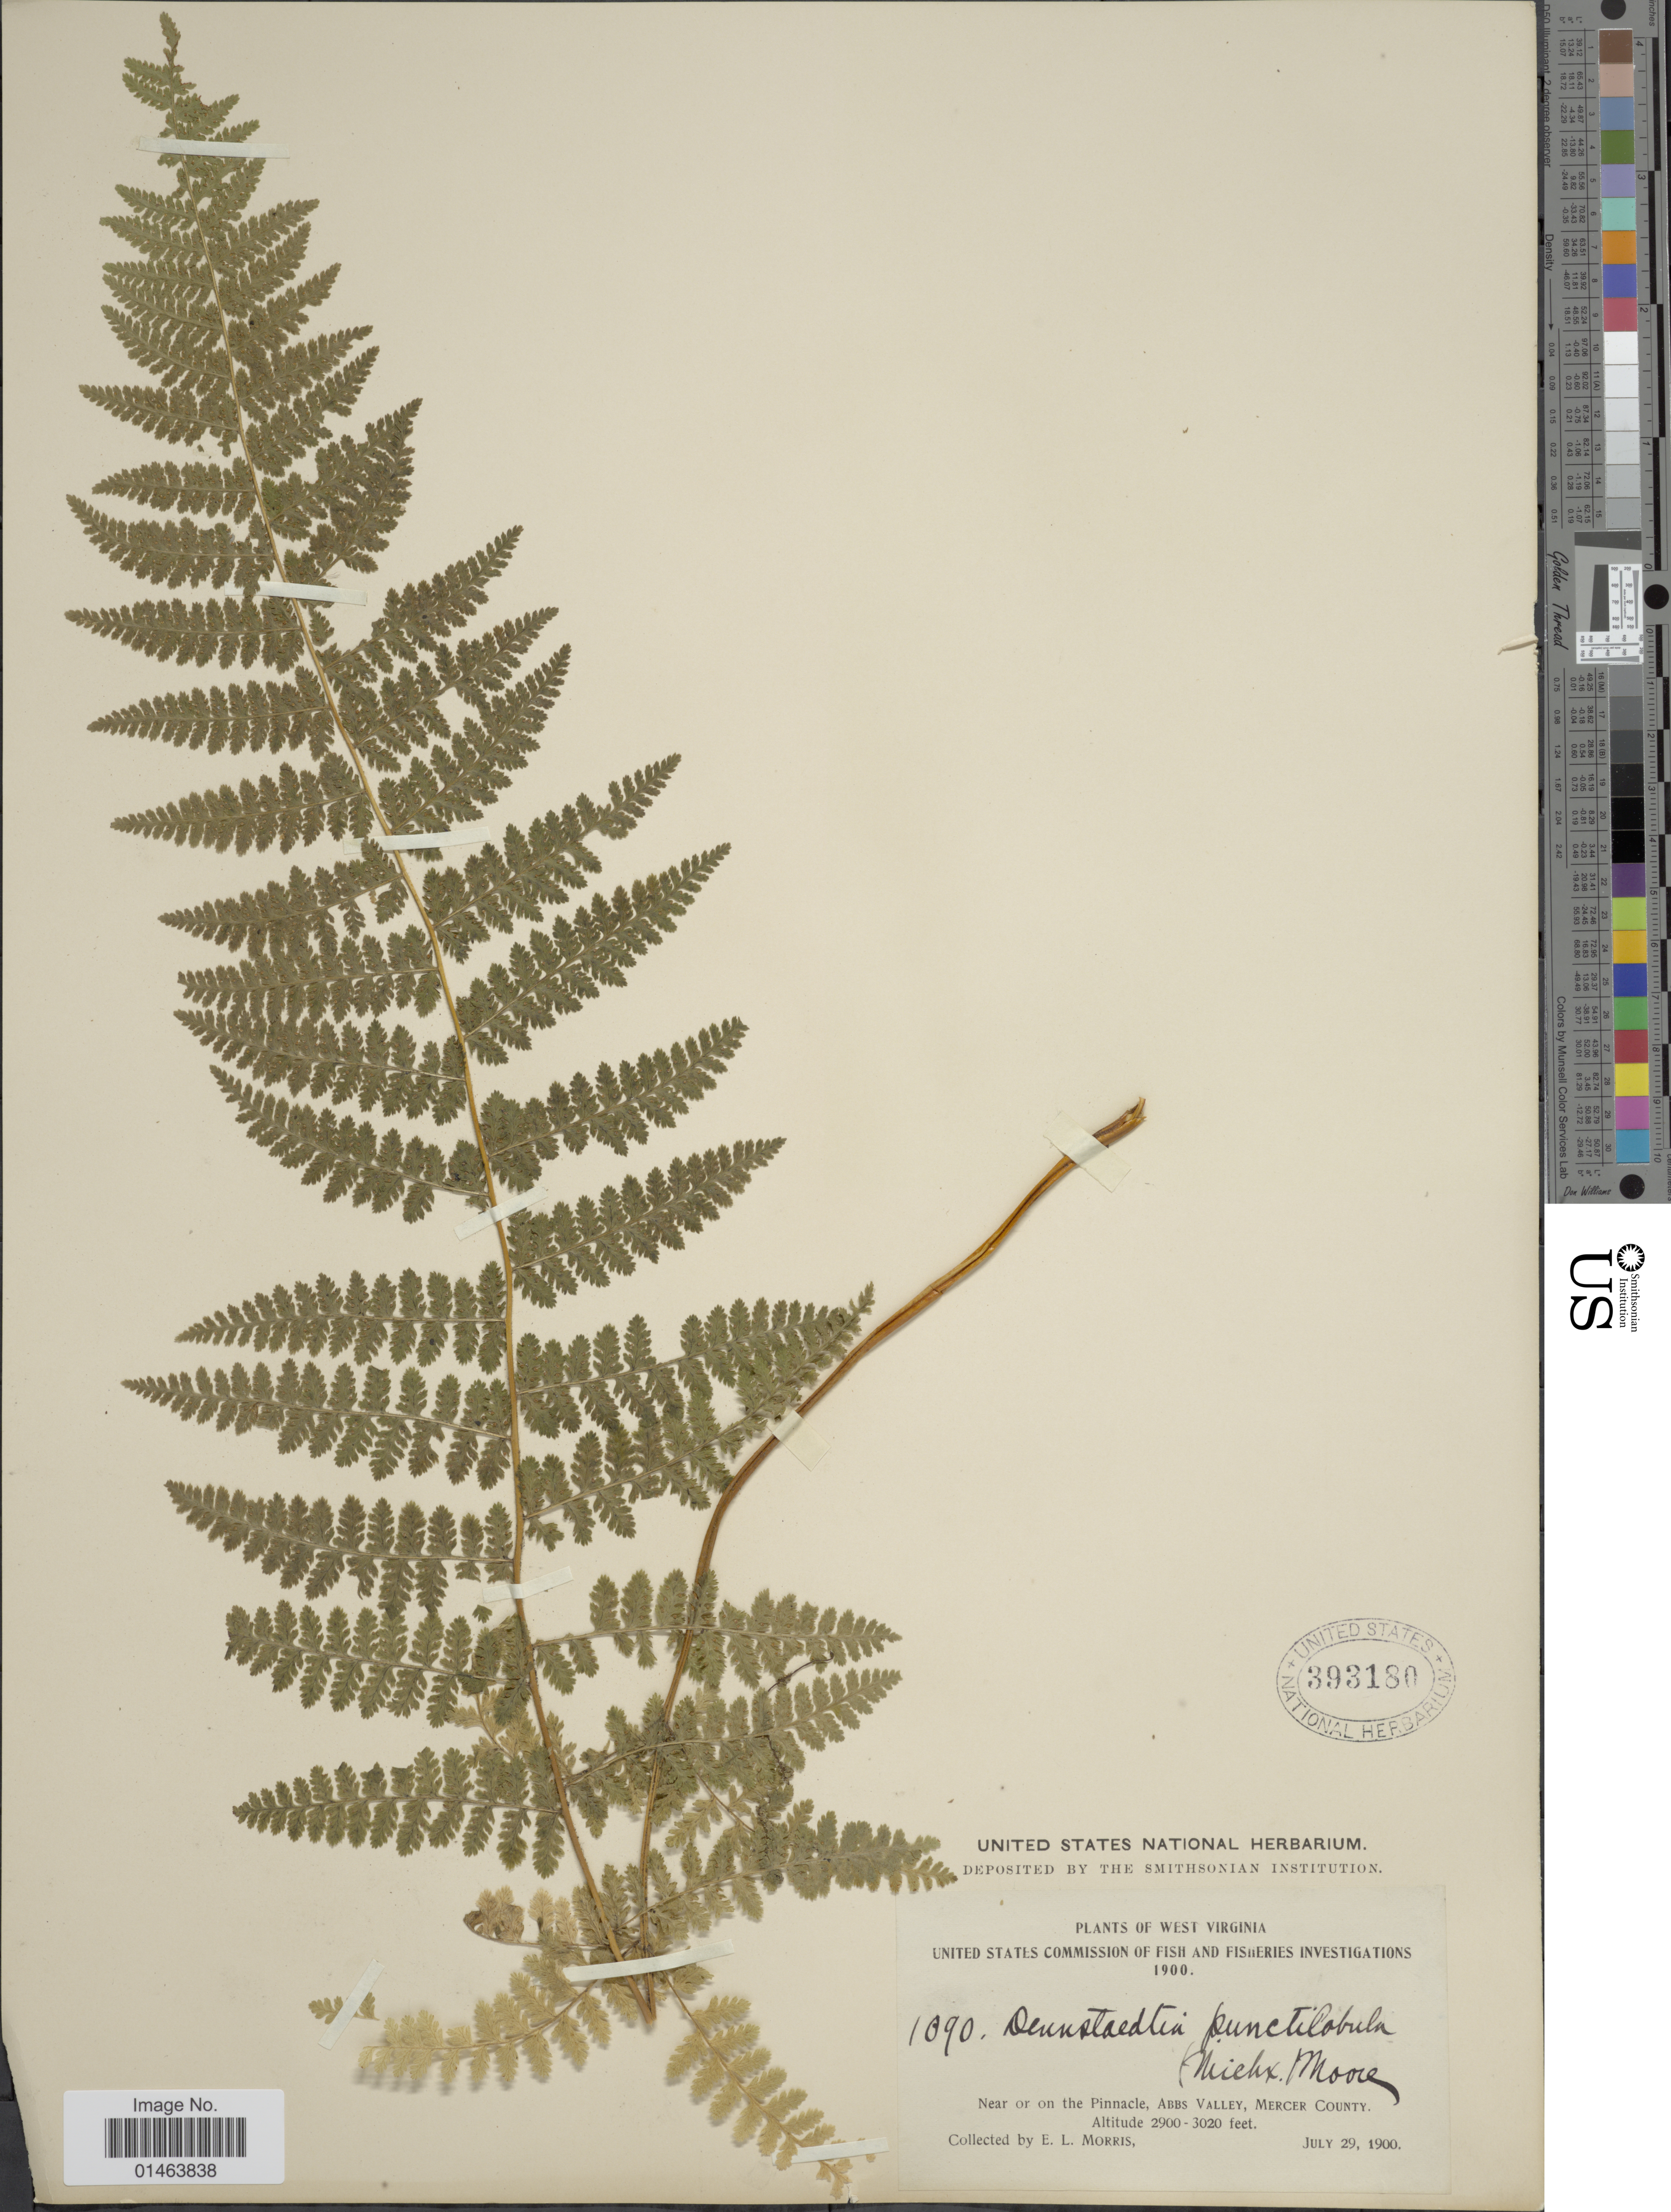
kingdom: Plantae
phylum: Tracheophyta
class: Polypodiopsida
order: Polypodiales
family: Dennstaedtiaceae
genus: Dennstaedtia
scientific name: Dennstaedtia punctilobula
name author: (Michx.) T. Moore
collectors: E. Morris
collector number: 1090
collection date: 1900-07-29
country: United States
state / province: West Virginia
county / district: Mercer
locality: West Virginia, Near or on the Pinnacle, Abbs Valley. Mercer County.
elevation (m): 884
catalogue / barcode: US 393180